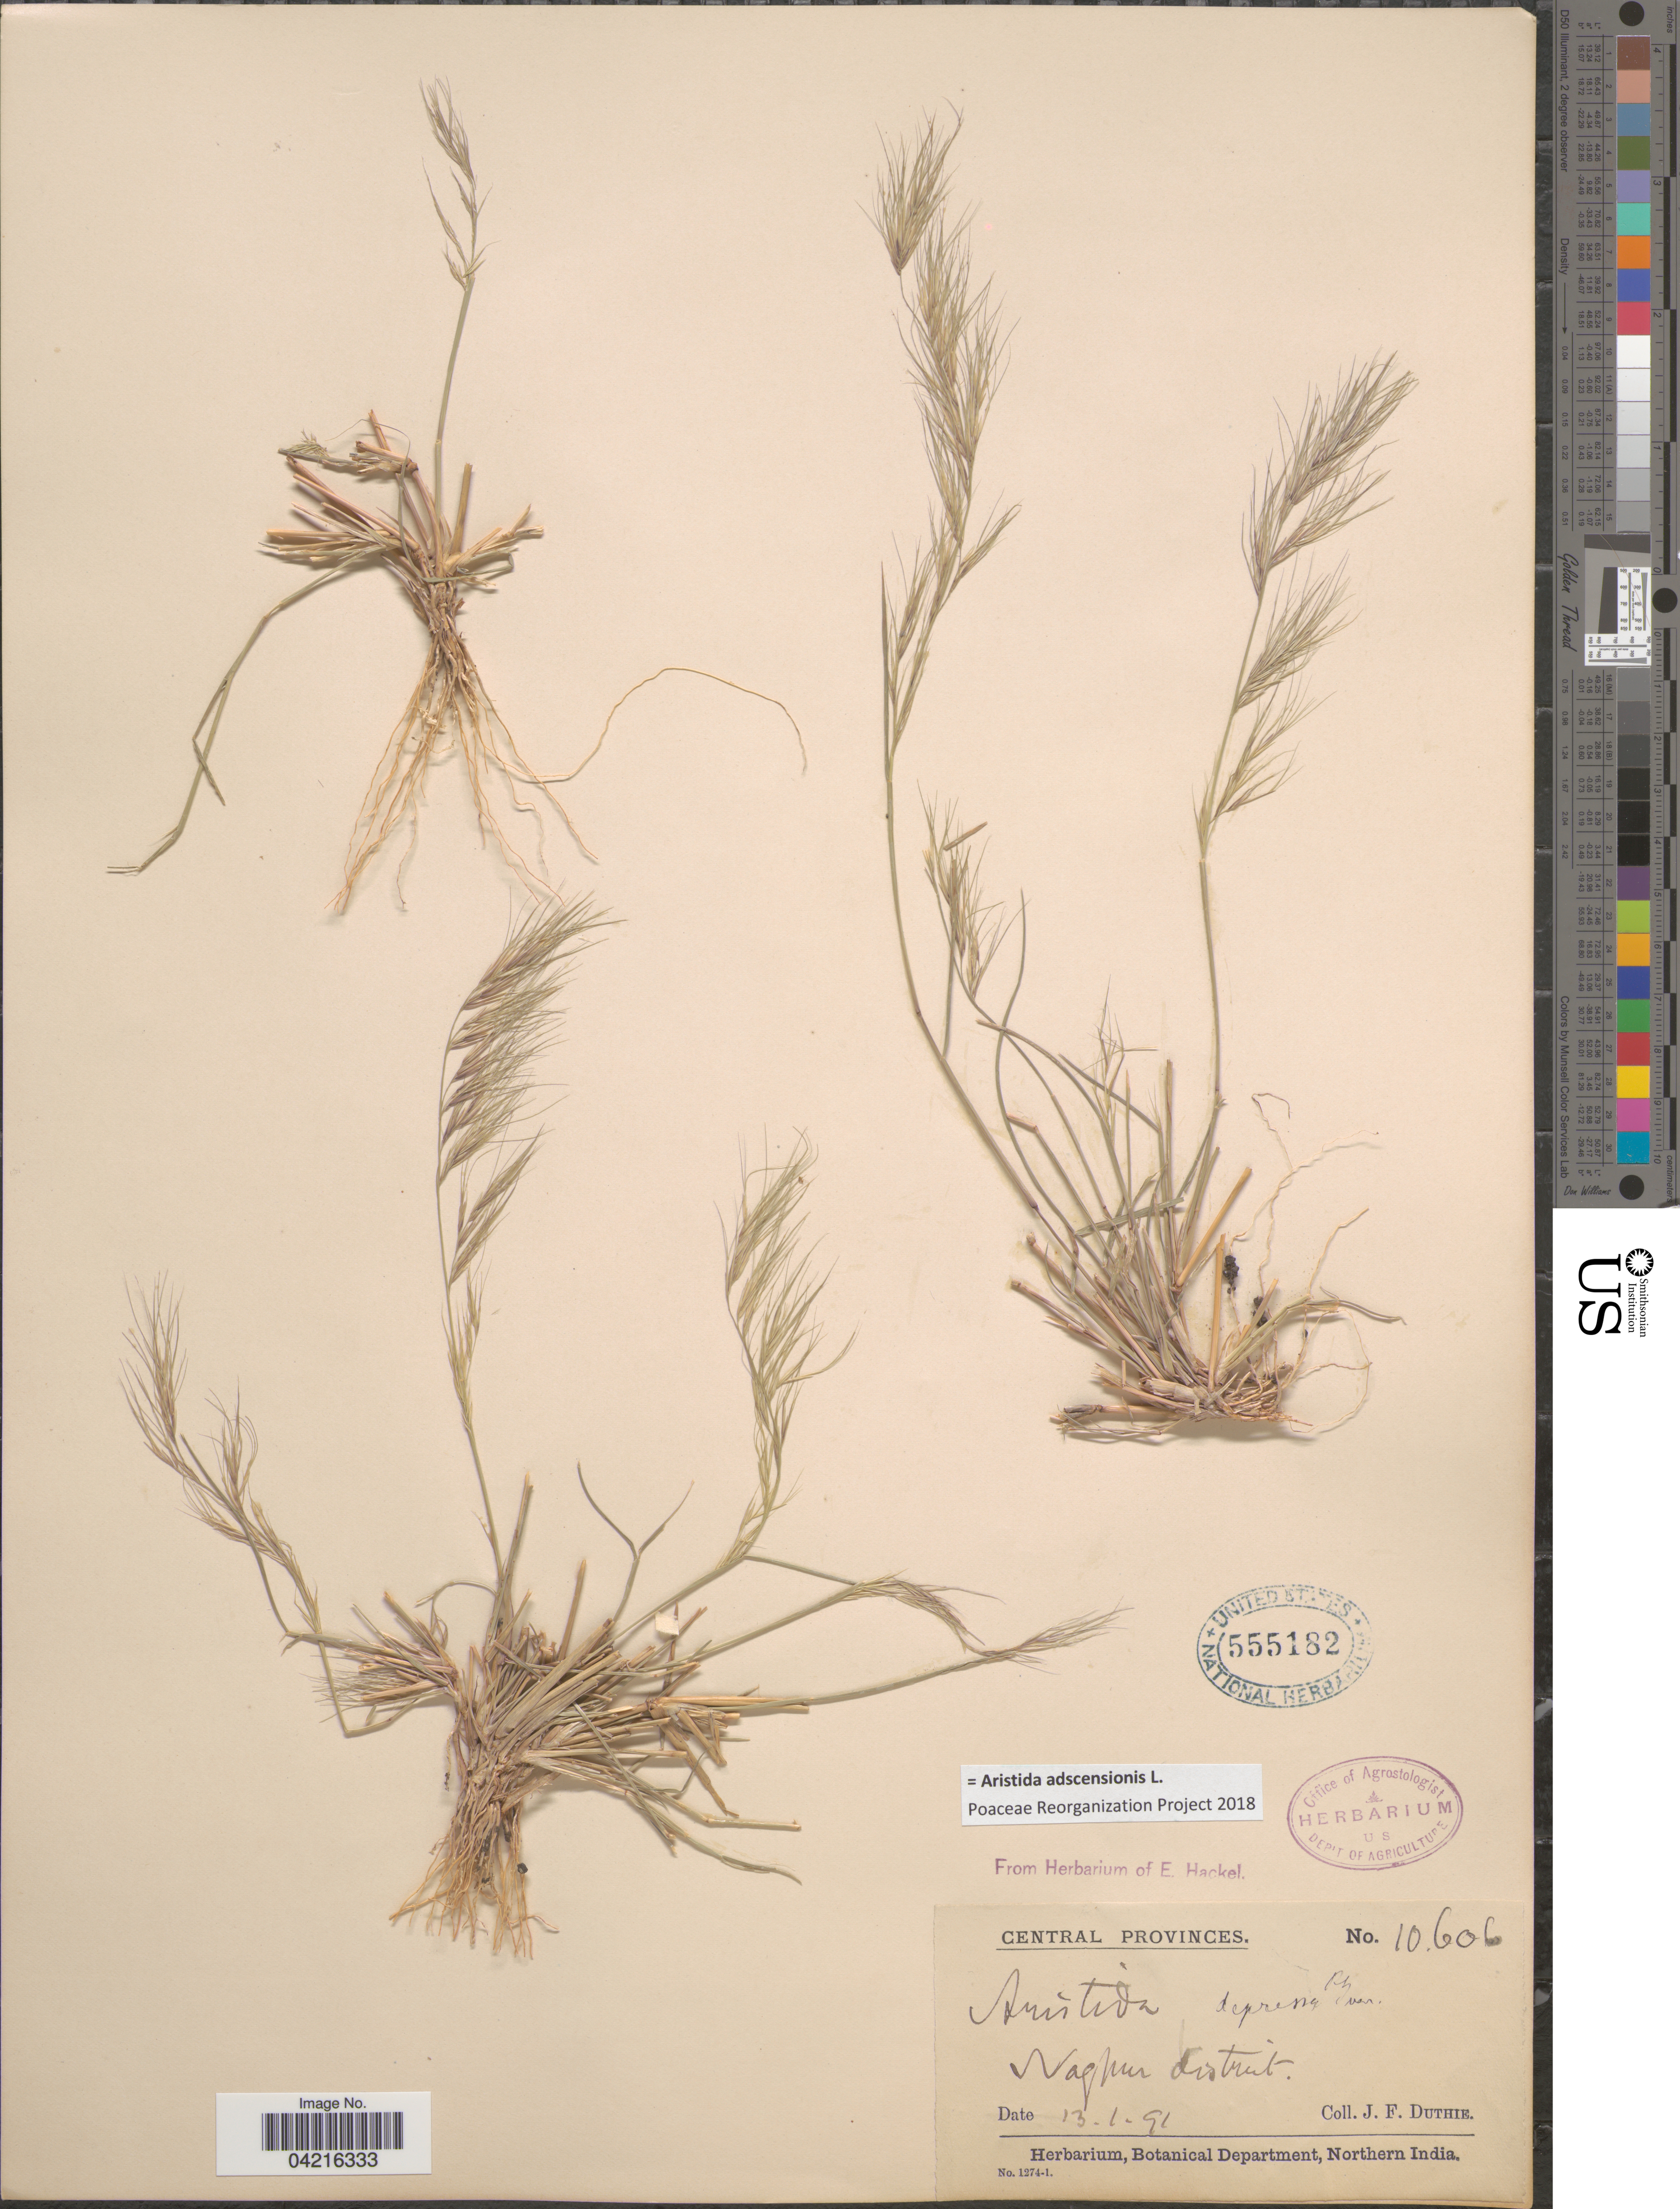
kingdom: Plantae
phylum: Tracheophyta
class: Liliopsida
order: Poales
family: Poaceae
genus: Aristida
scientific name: Aristida adscensionis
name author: L.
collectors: J. F. Duthie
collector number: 10606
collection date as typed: Transcribed d/m/y: 13/1/91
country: India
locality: Central Provinces. Nagpur district.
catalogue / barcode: US 555182